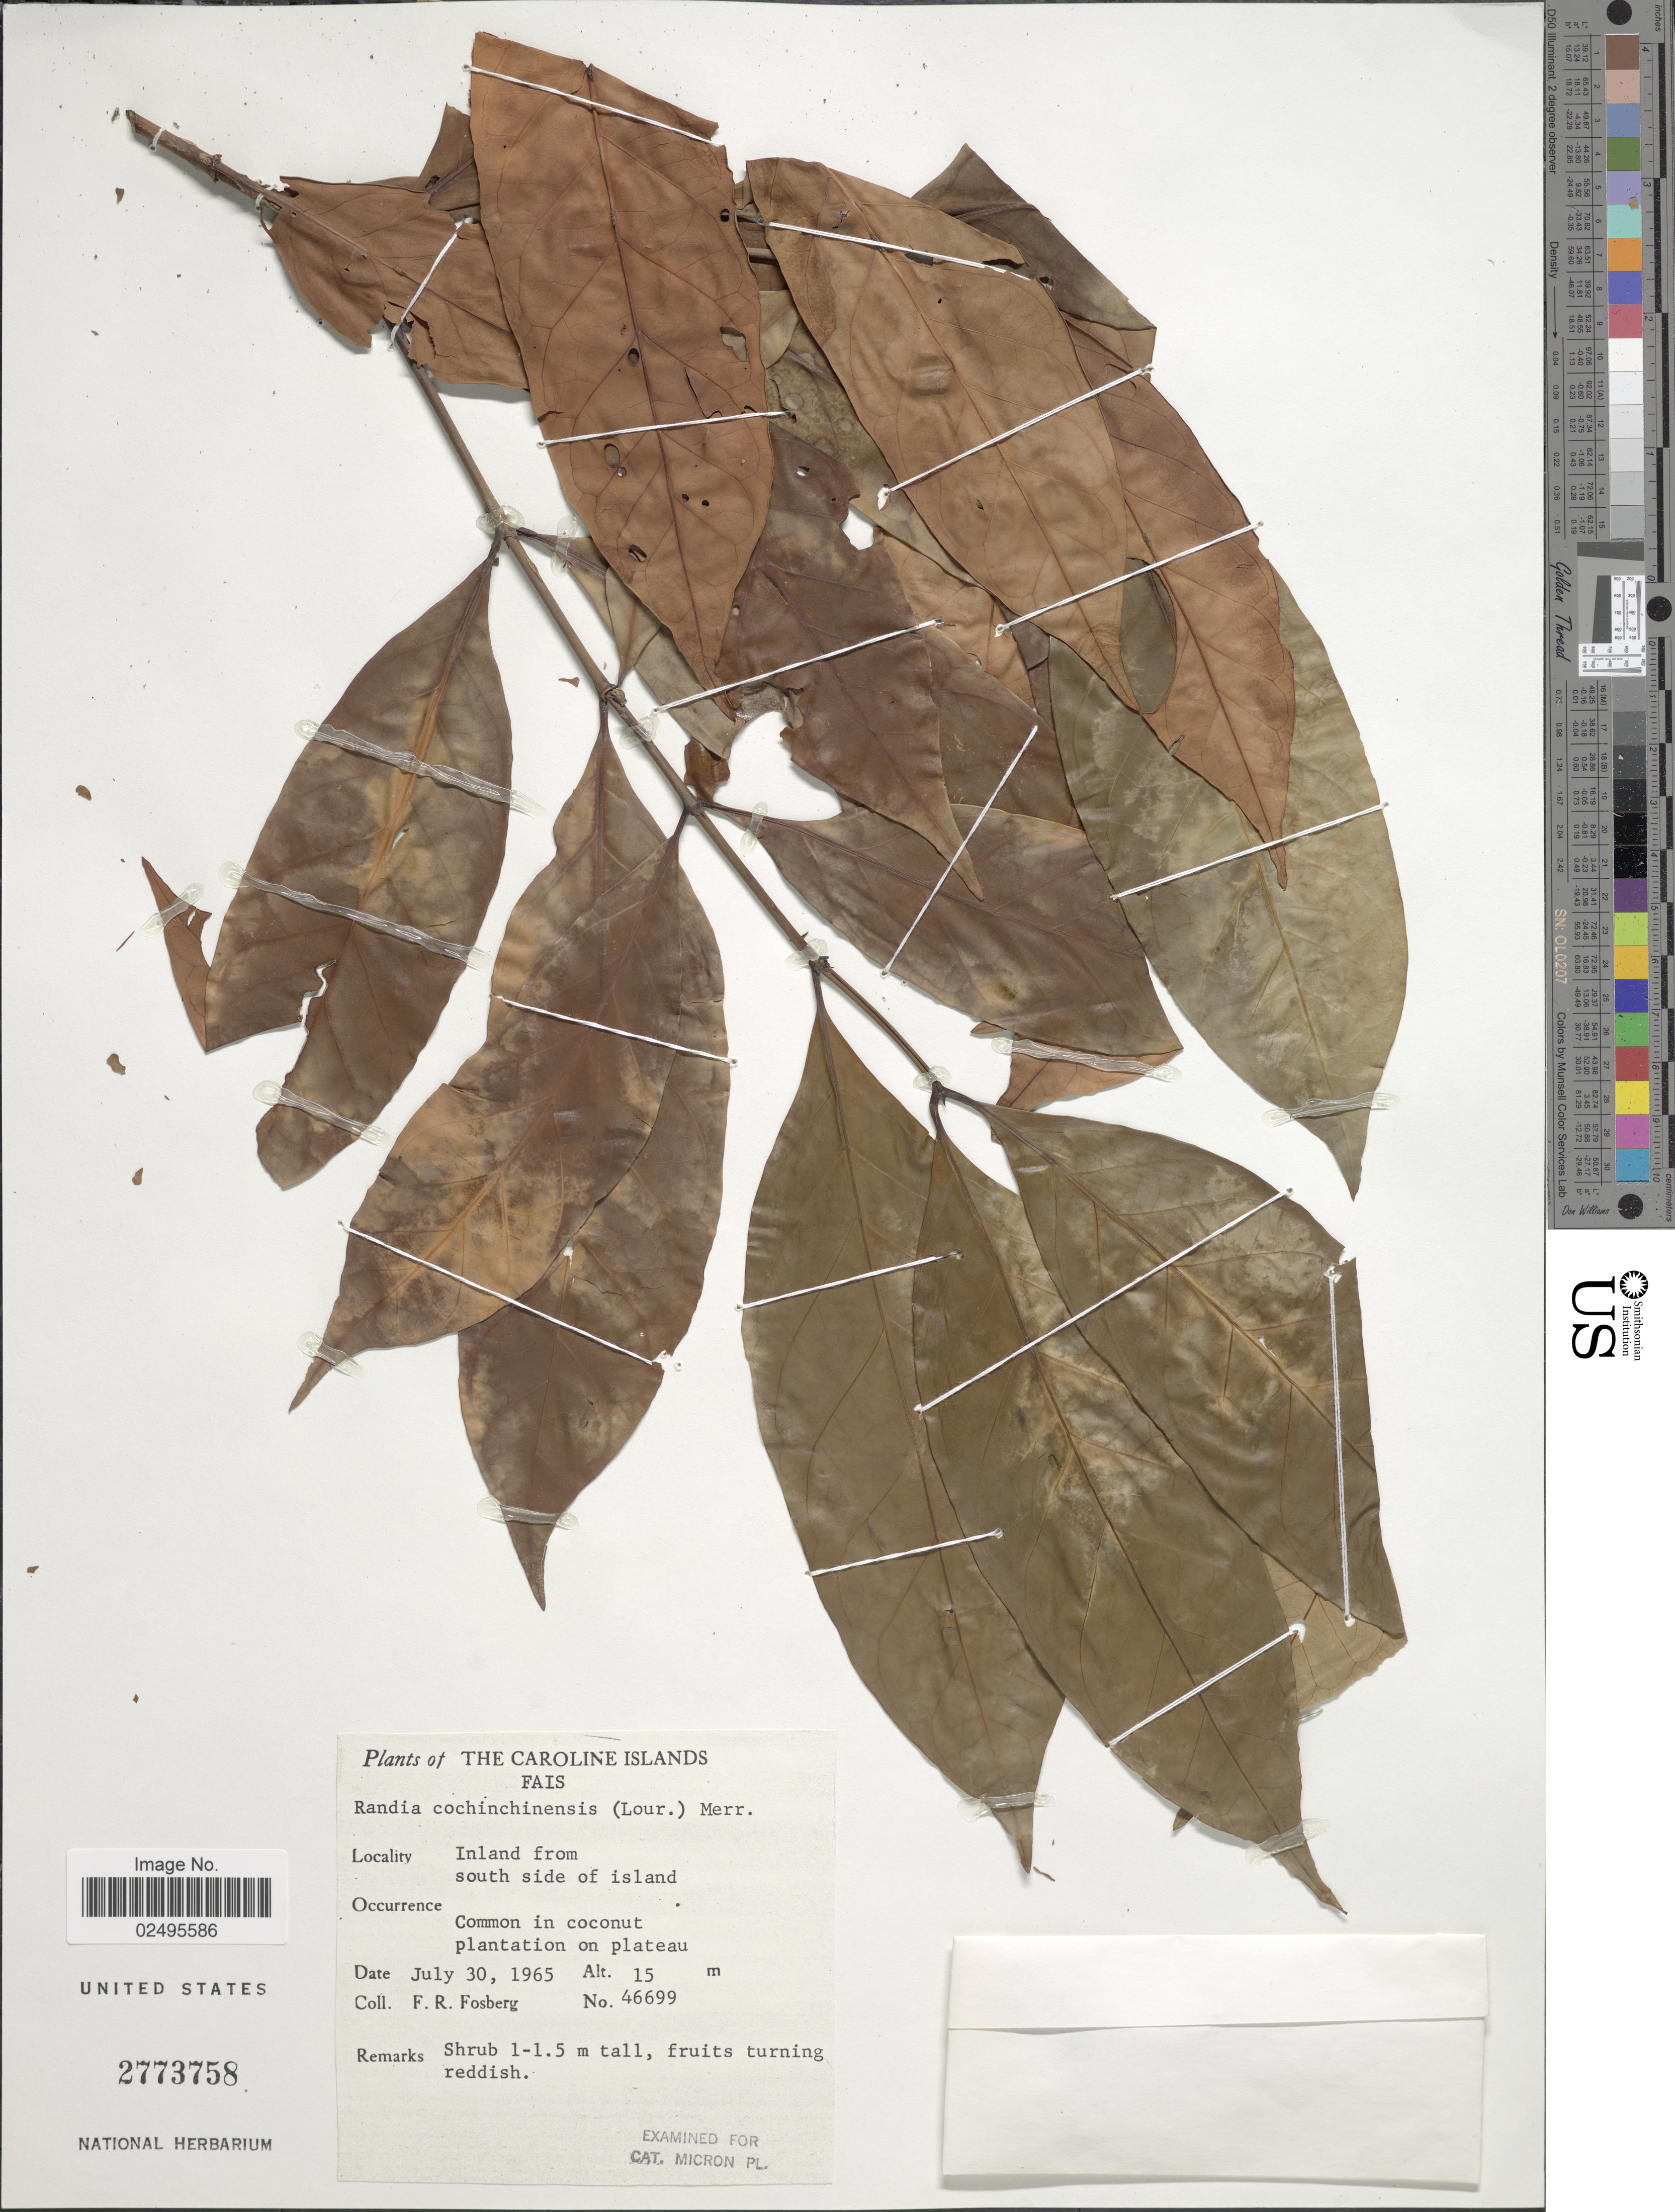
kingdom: Plantae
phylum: Tracheophyta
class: Magnoliopsida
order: Gentianales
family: Rubiaceae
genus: Aidia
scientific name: Aidia graeffei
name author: (Reinecke) Tirveng.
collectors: F. R. Fosberg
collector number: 46699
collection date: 1965-07-30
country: Micronesia, Federated States of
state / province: Yap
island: Fais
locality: The Caroline Islands. Fais. Inland from south side of island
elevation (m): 15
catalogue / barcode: US 2773758